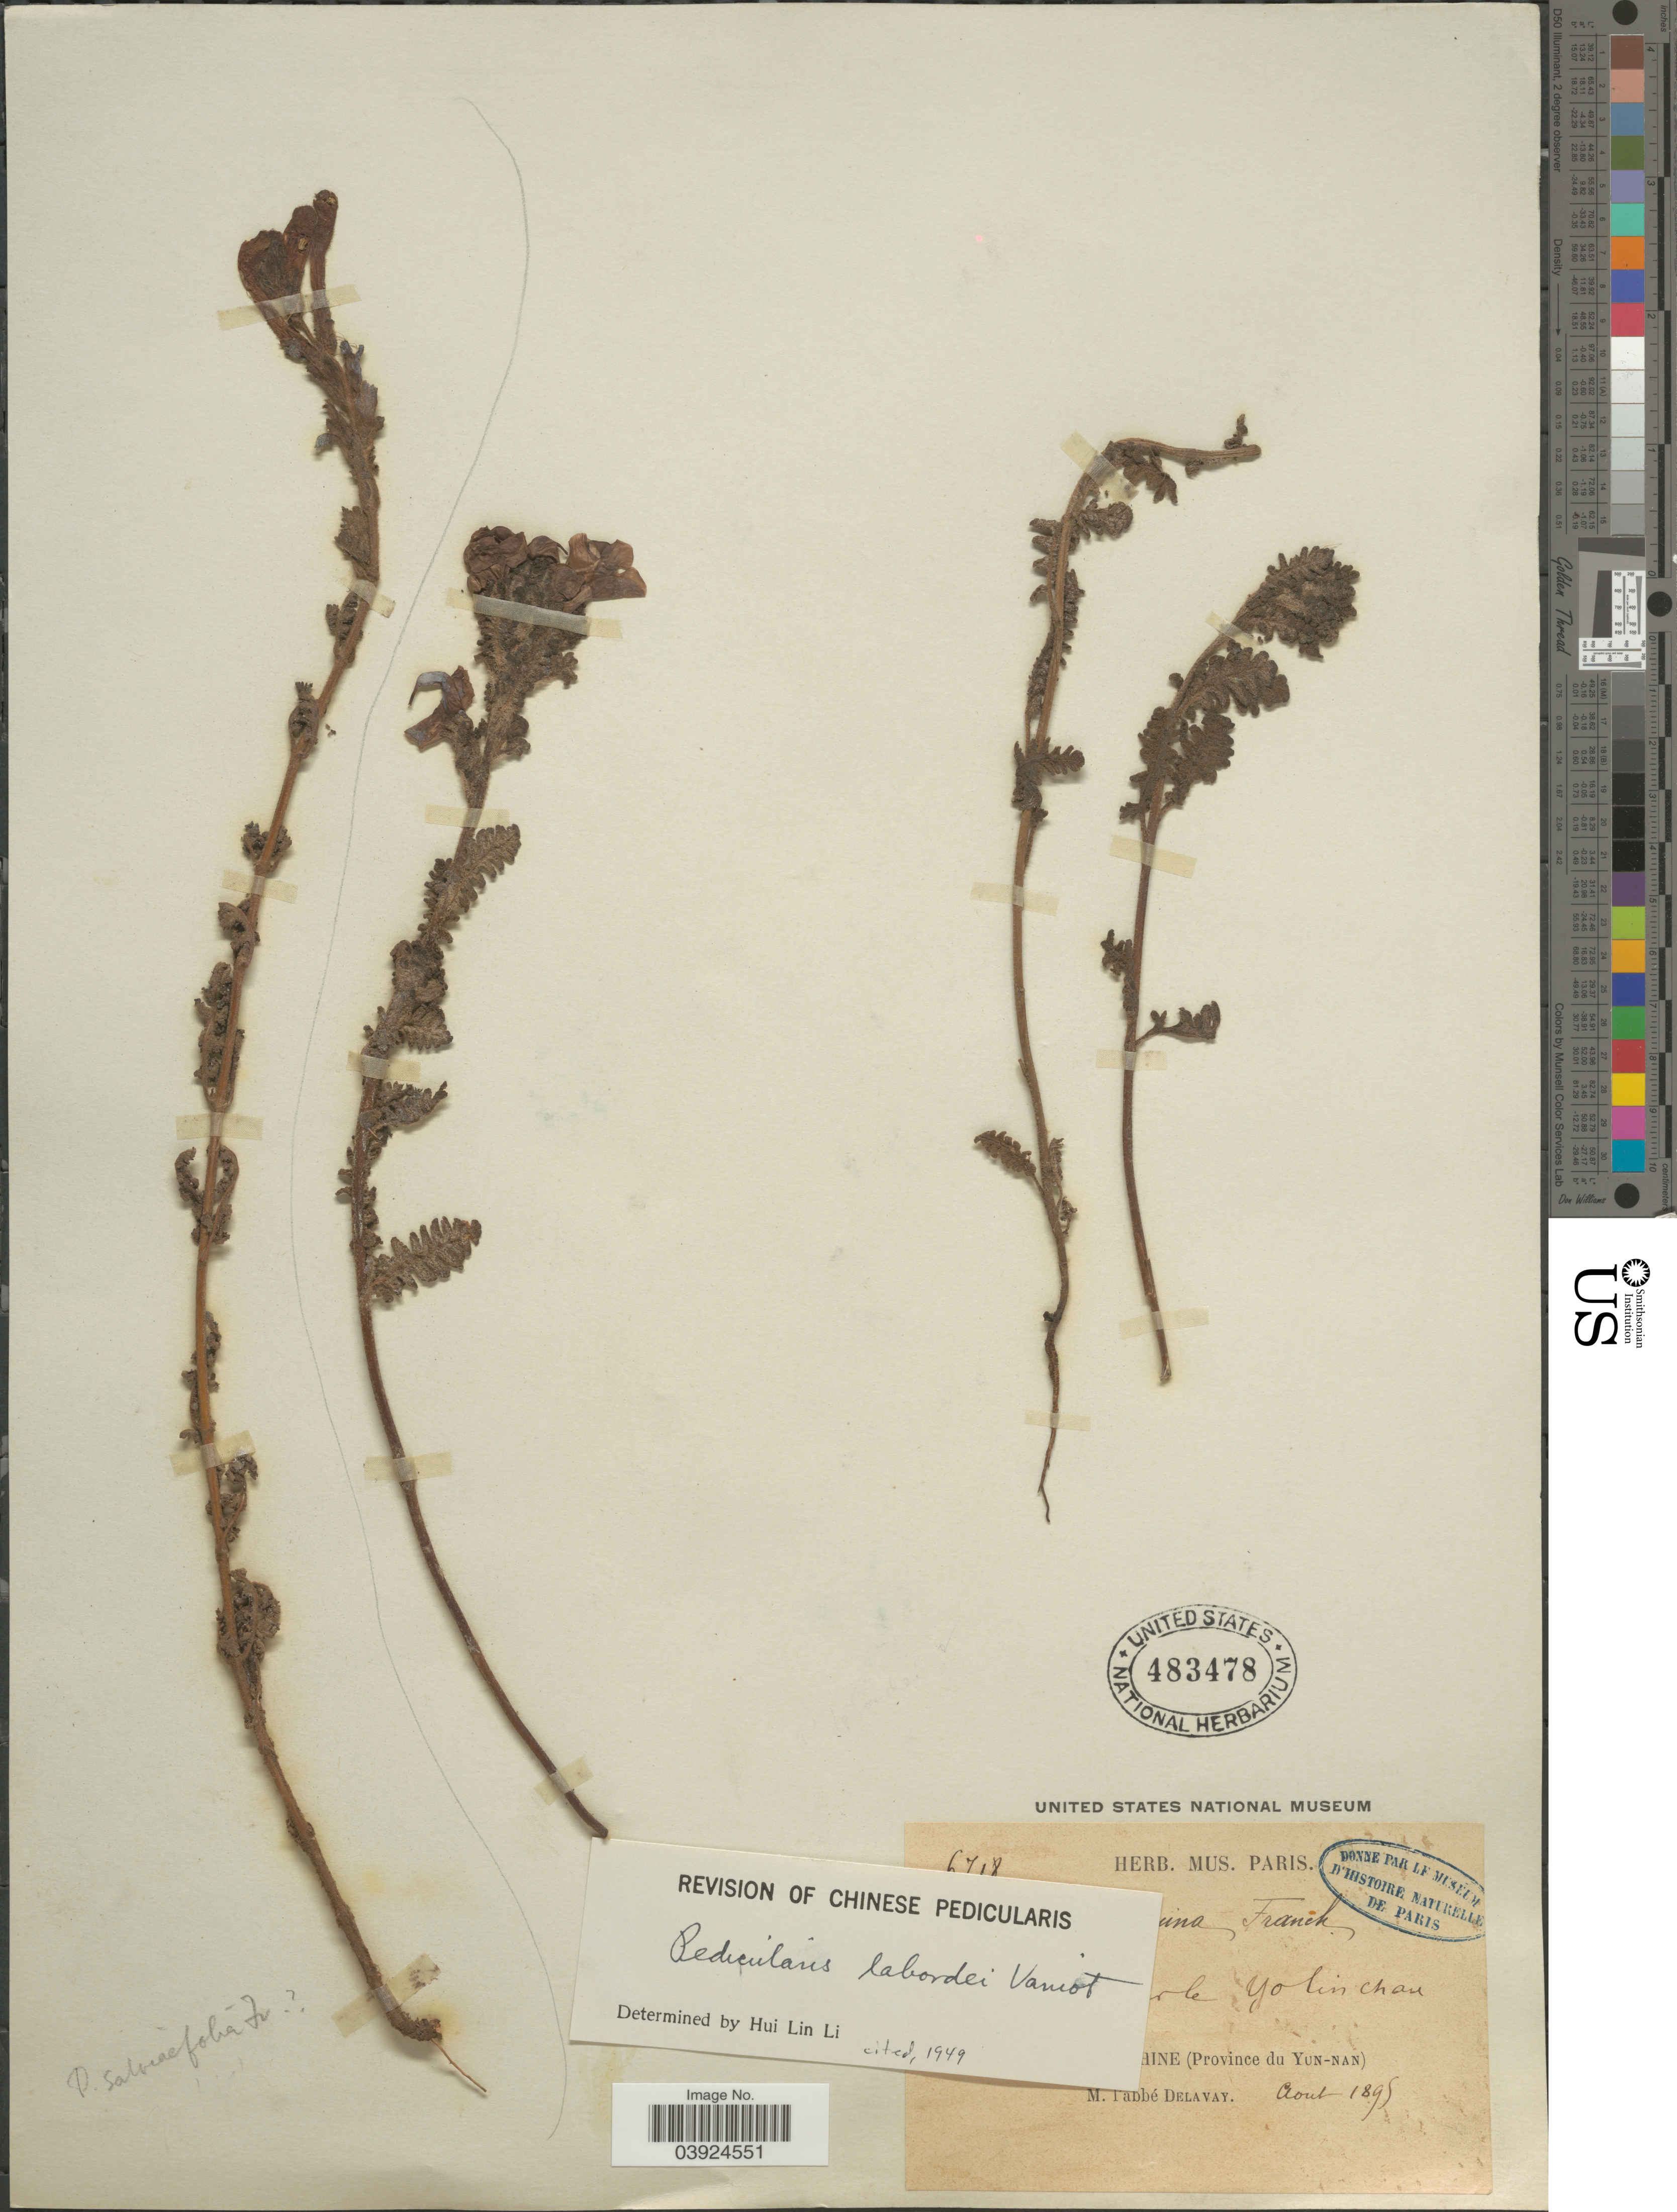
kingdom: Plantae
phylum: Tracheophyta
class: Magnoliopsida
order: Lamiales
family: Orobanchaceae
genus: Pedicularis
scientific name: Pedicularis labordei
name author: Vaniot ex Bonati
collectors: P. Delavay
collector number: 6718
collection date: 1895-08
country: China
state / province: Yunnan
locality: [illegible text] Yolin chan.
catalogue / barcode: US 483478